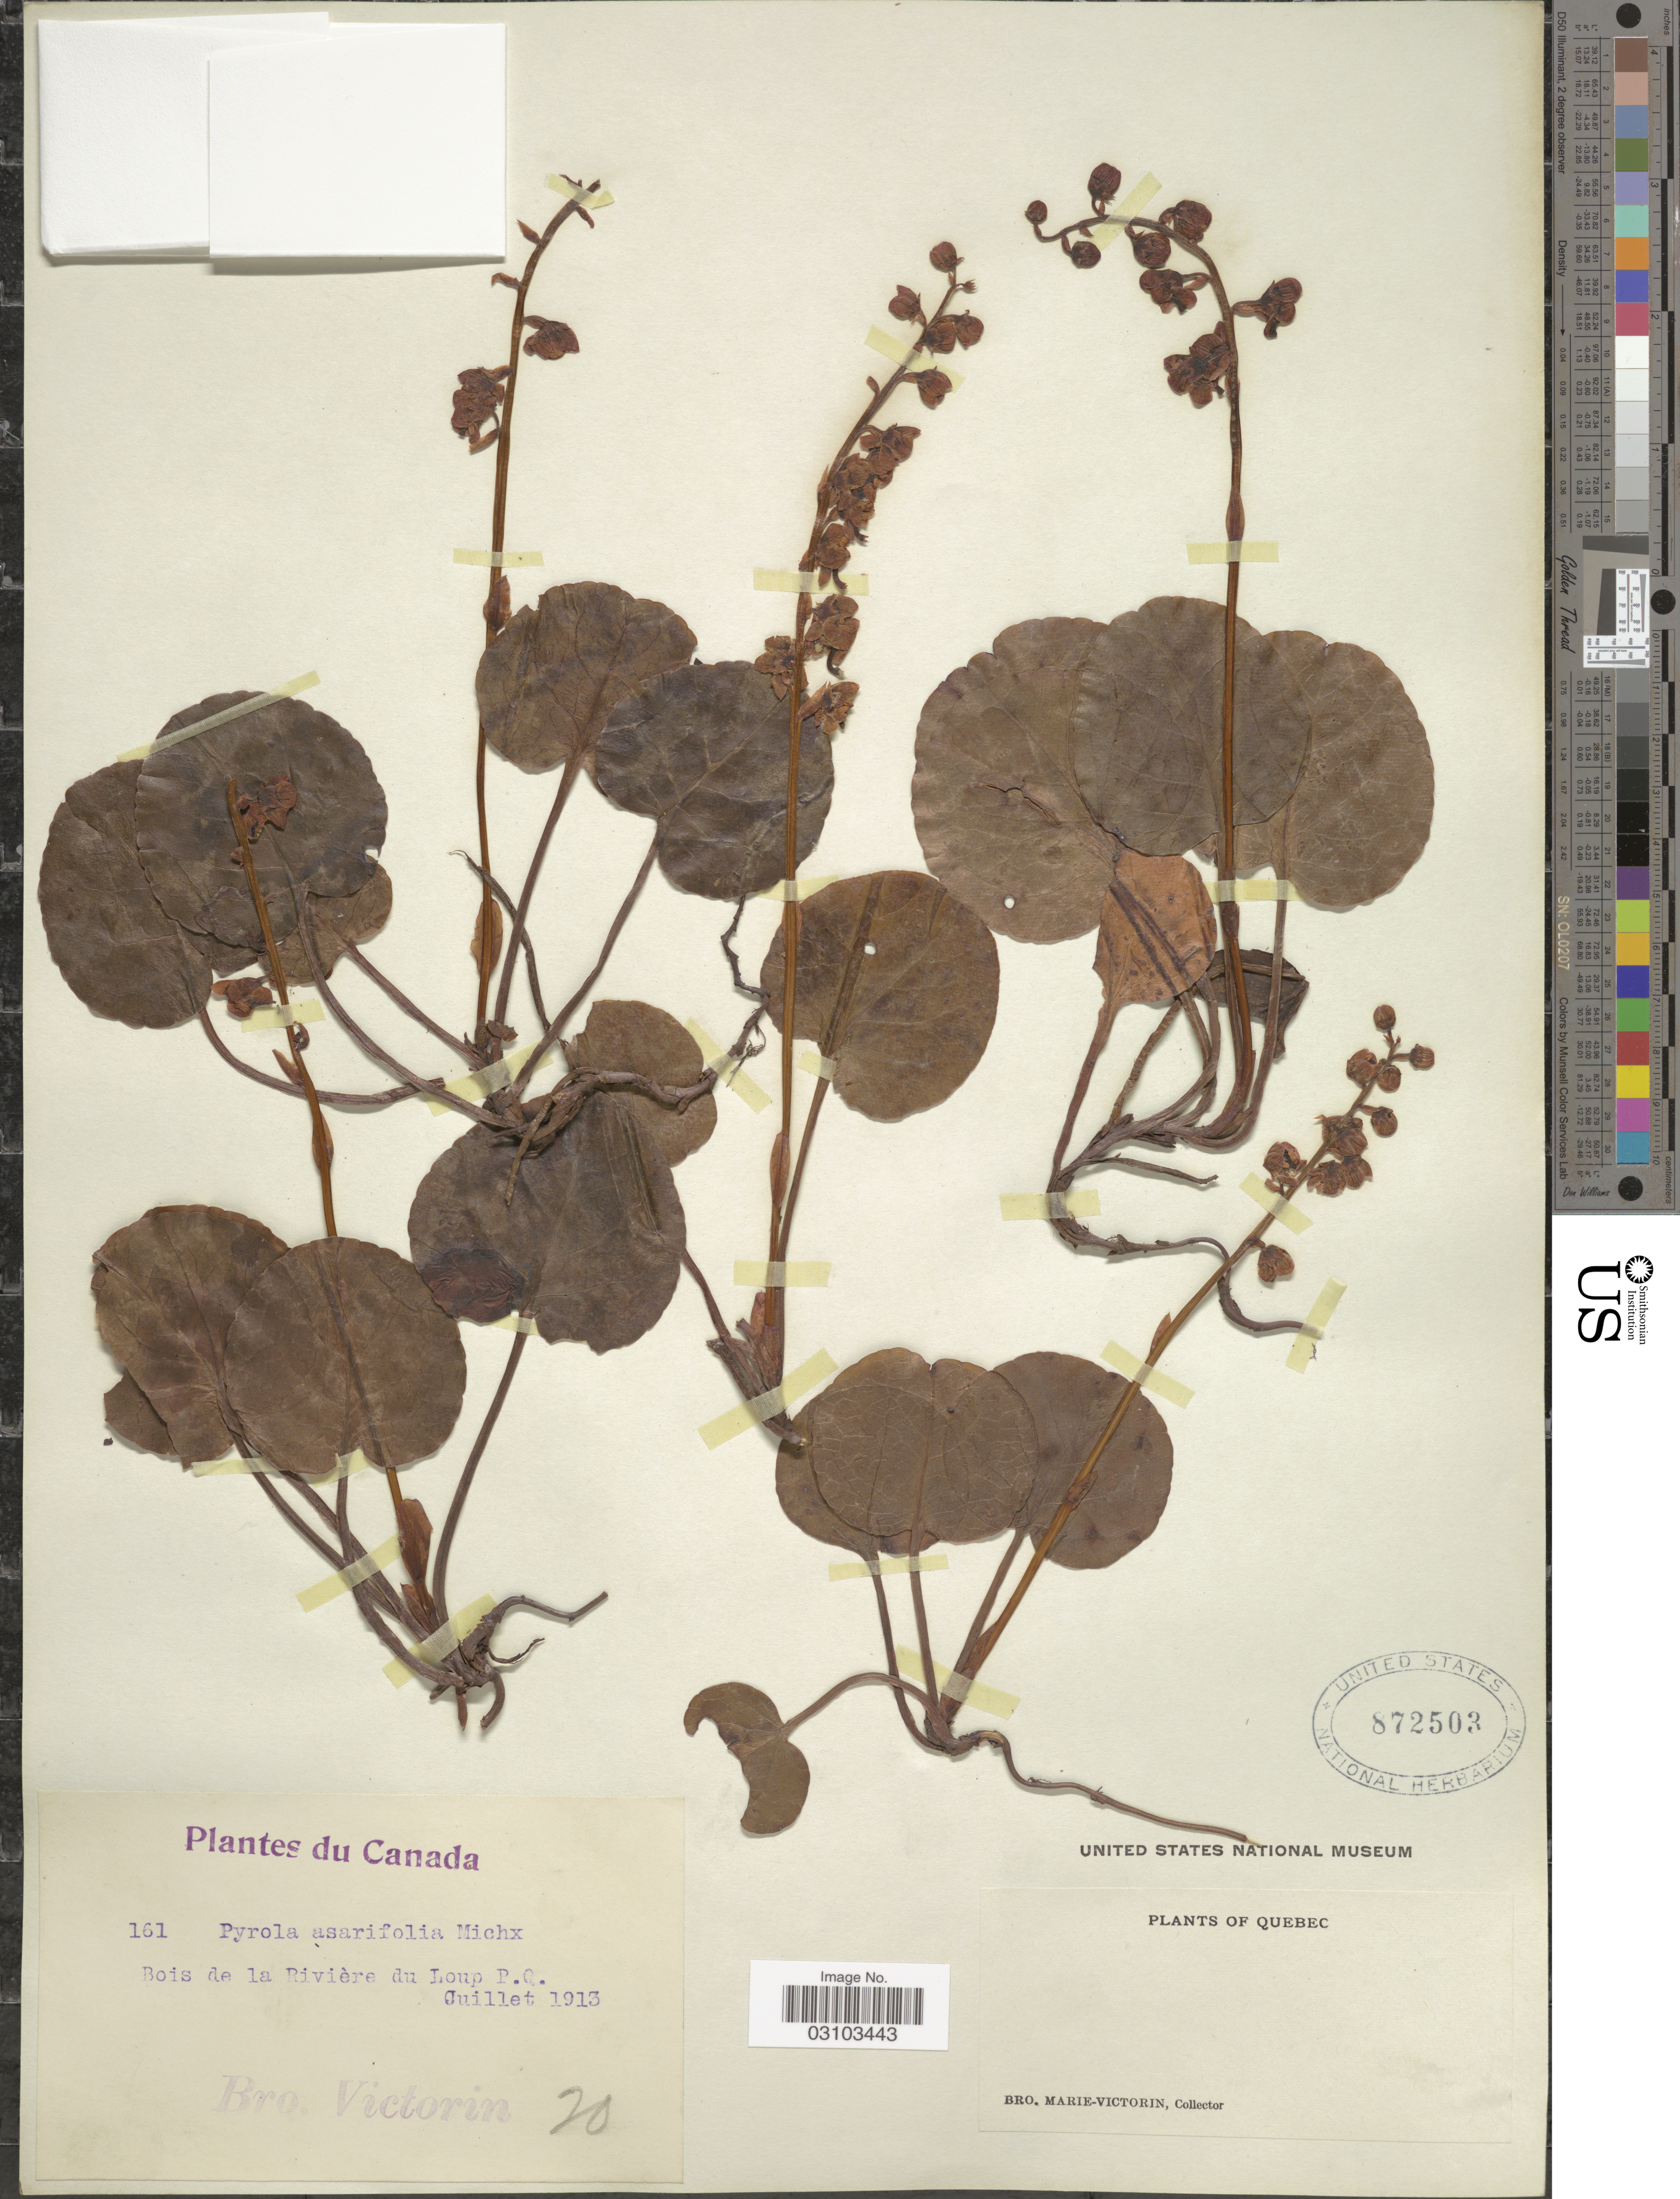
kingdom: Plantae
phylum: Tracheophyta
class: Magnoliopsida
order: Ericales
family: Ericaceae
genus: Pyrola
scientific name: Pyrola asarifolia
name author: Michx.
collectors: Fr. Marie-Victorin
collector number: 161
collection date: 1913-07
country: Canada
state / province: Quebec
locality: Bois de la Rivière du Loup P.Q.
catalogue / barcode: US 872503